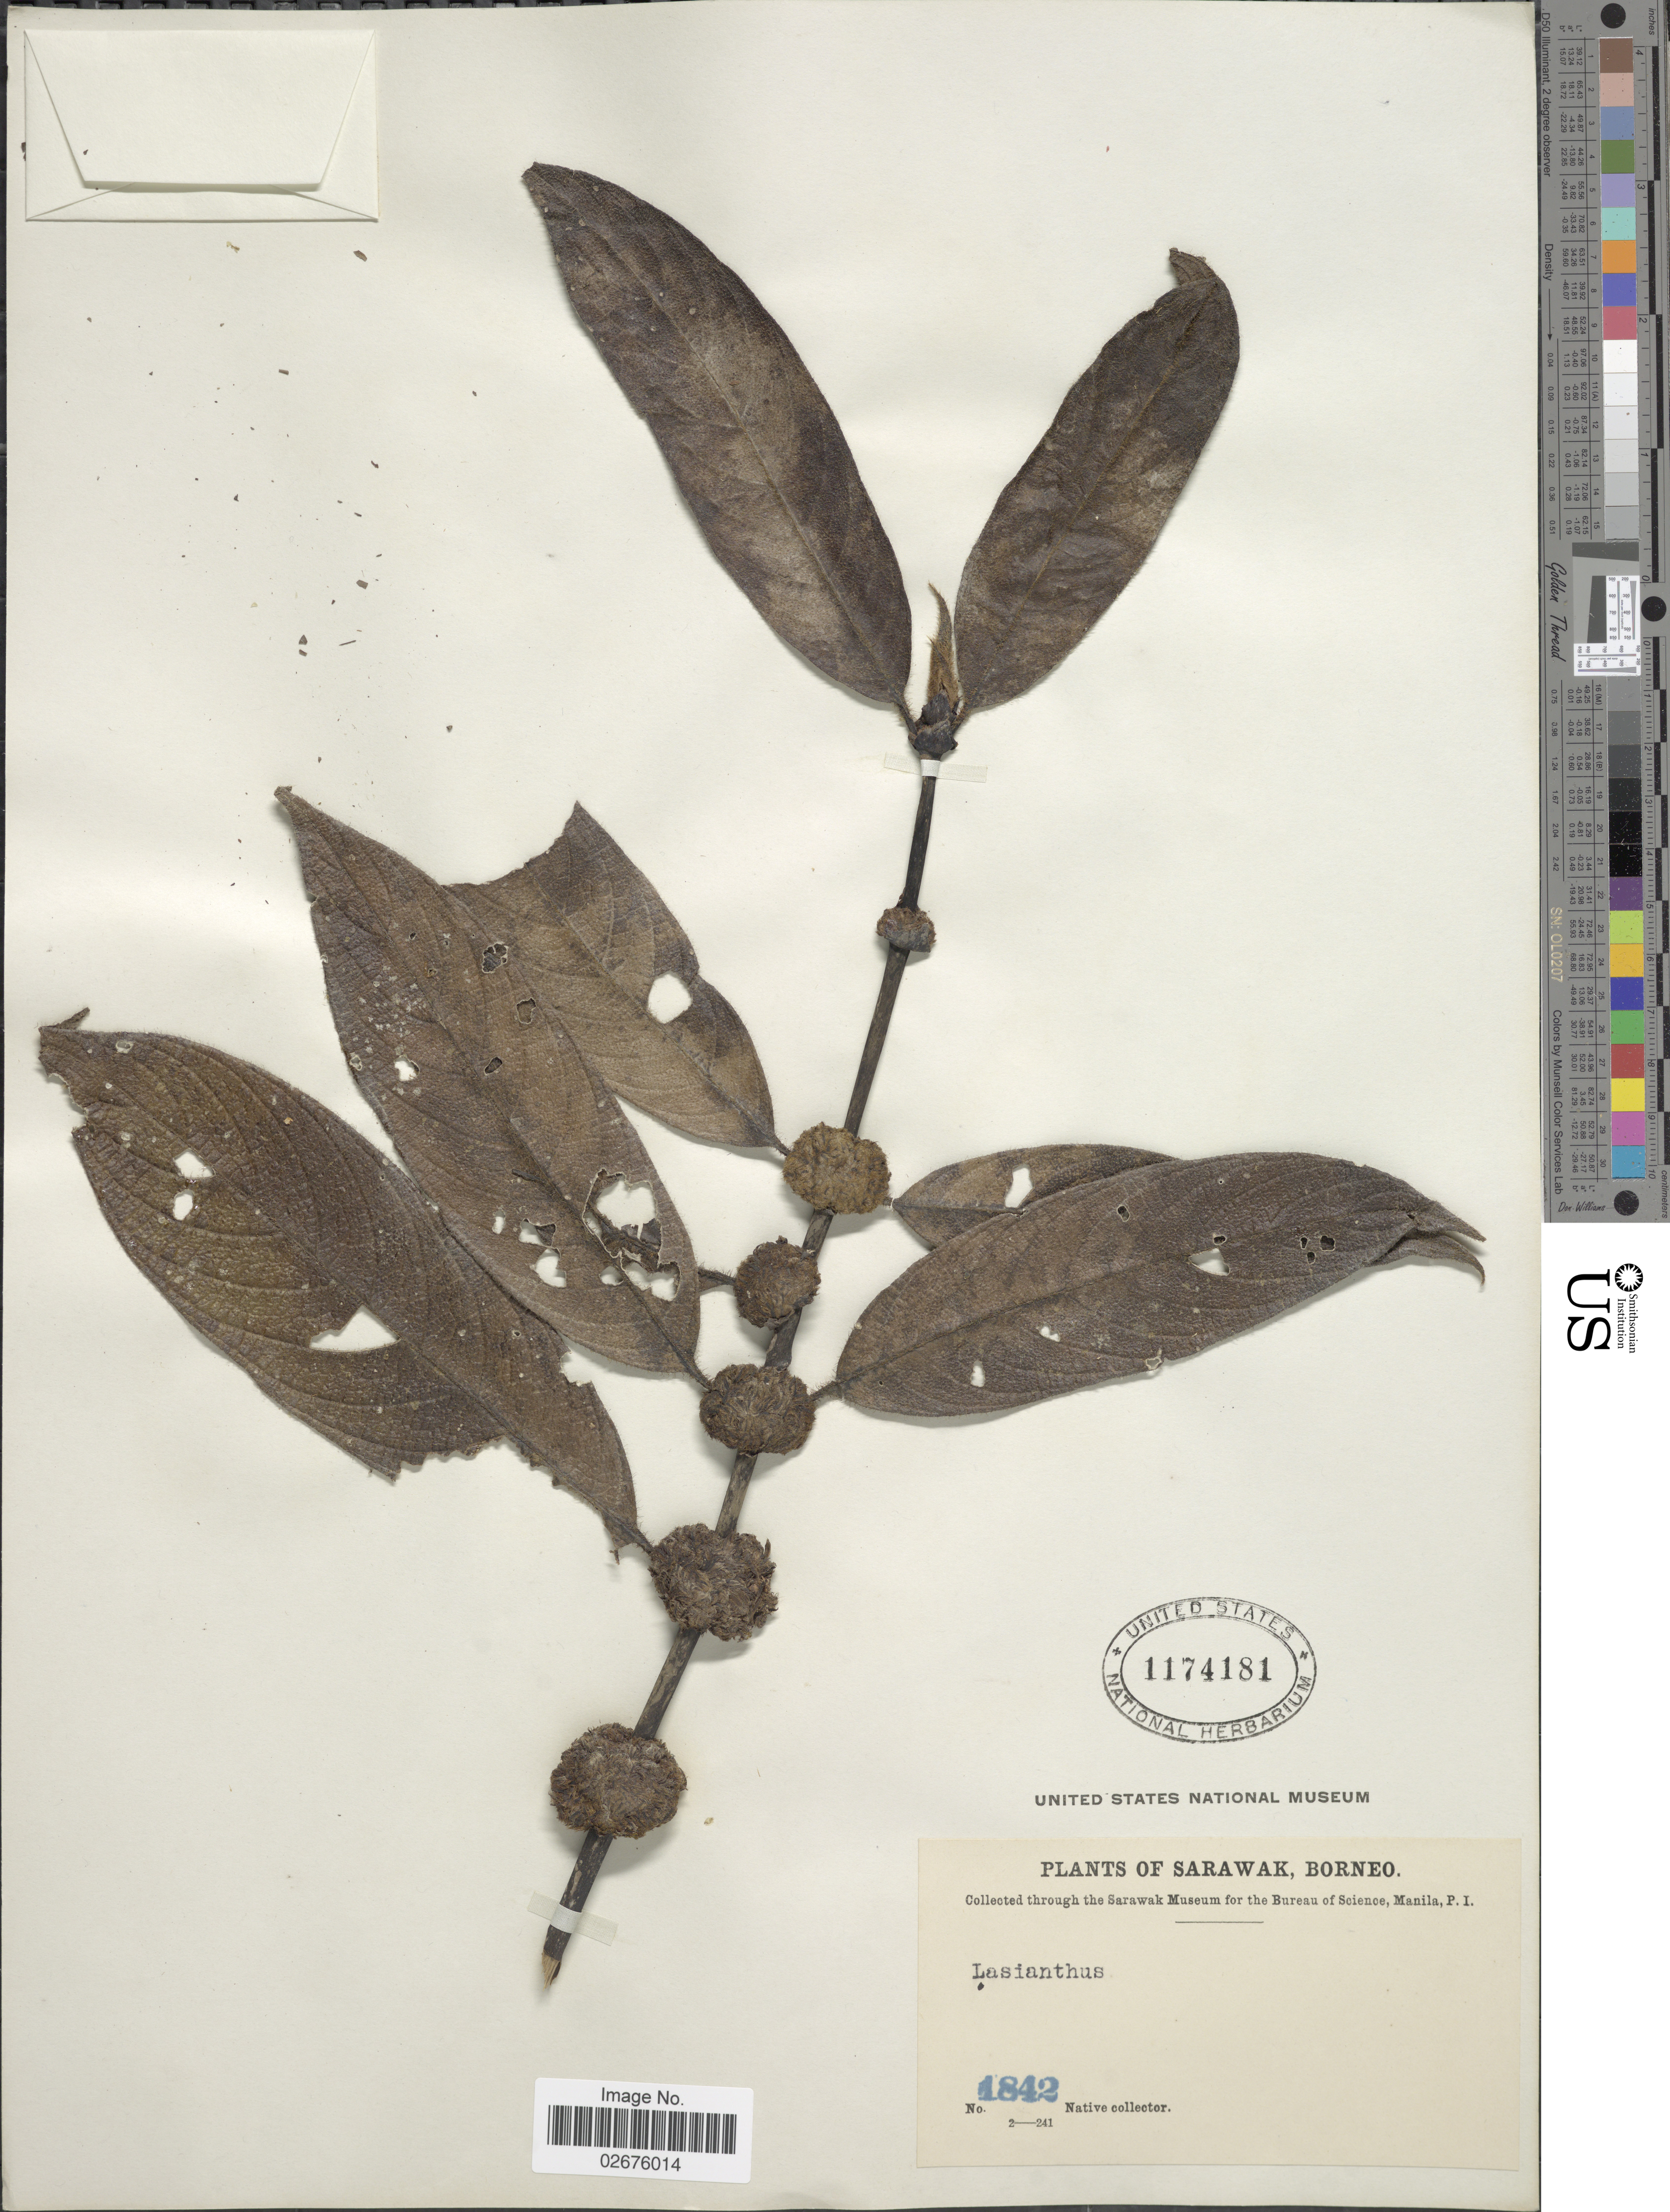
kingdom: Plantae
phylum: Tracheophyta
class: Magnoliopsida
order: Gentianales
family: Rubiaceae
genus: Lasianthus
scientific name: Lasianthus sp.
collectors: Native collector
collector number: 1842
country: Malaysia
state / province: Sarawak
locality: Borneo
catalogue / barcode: US 1174181